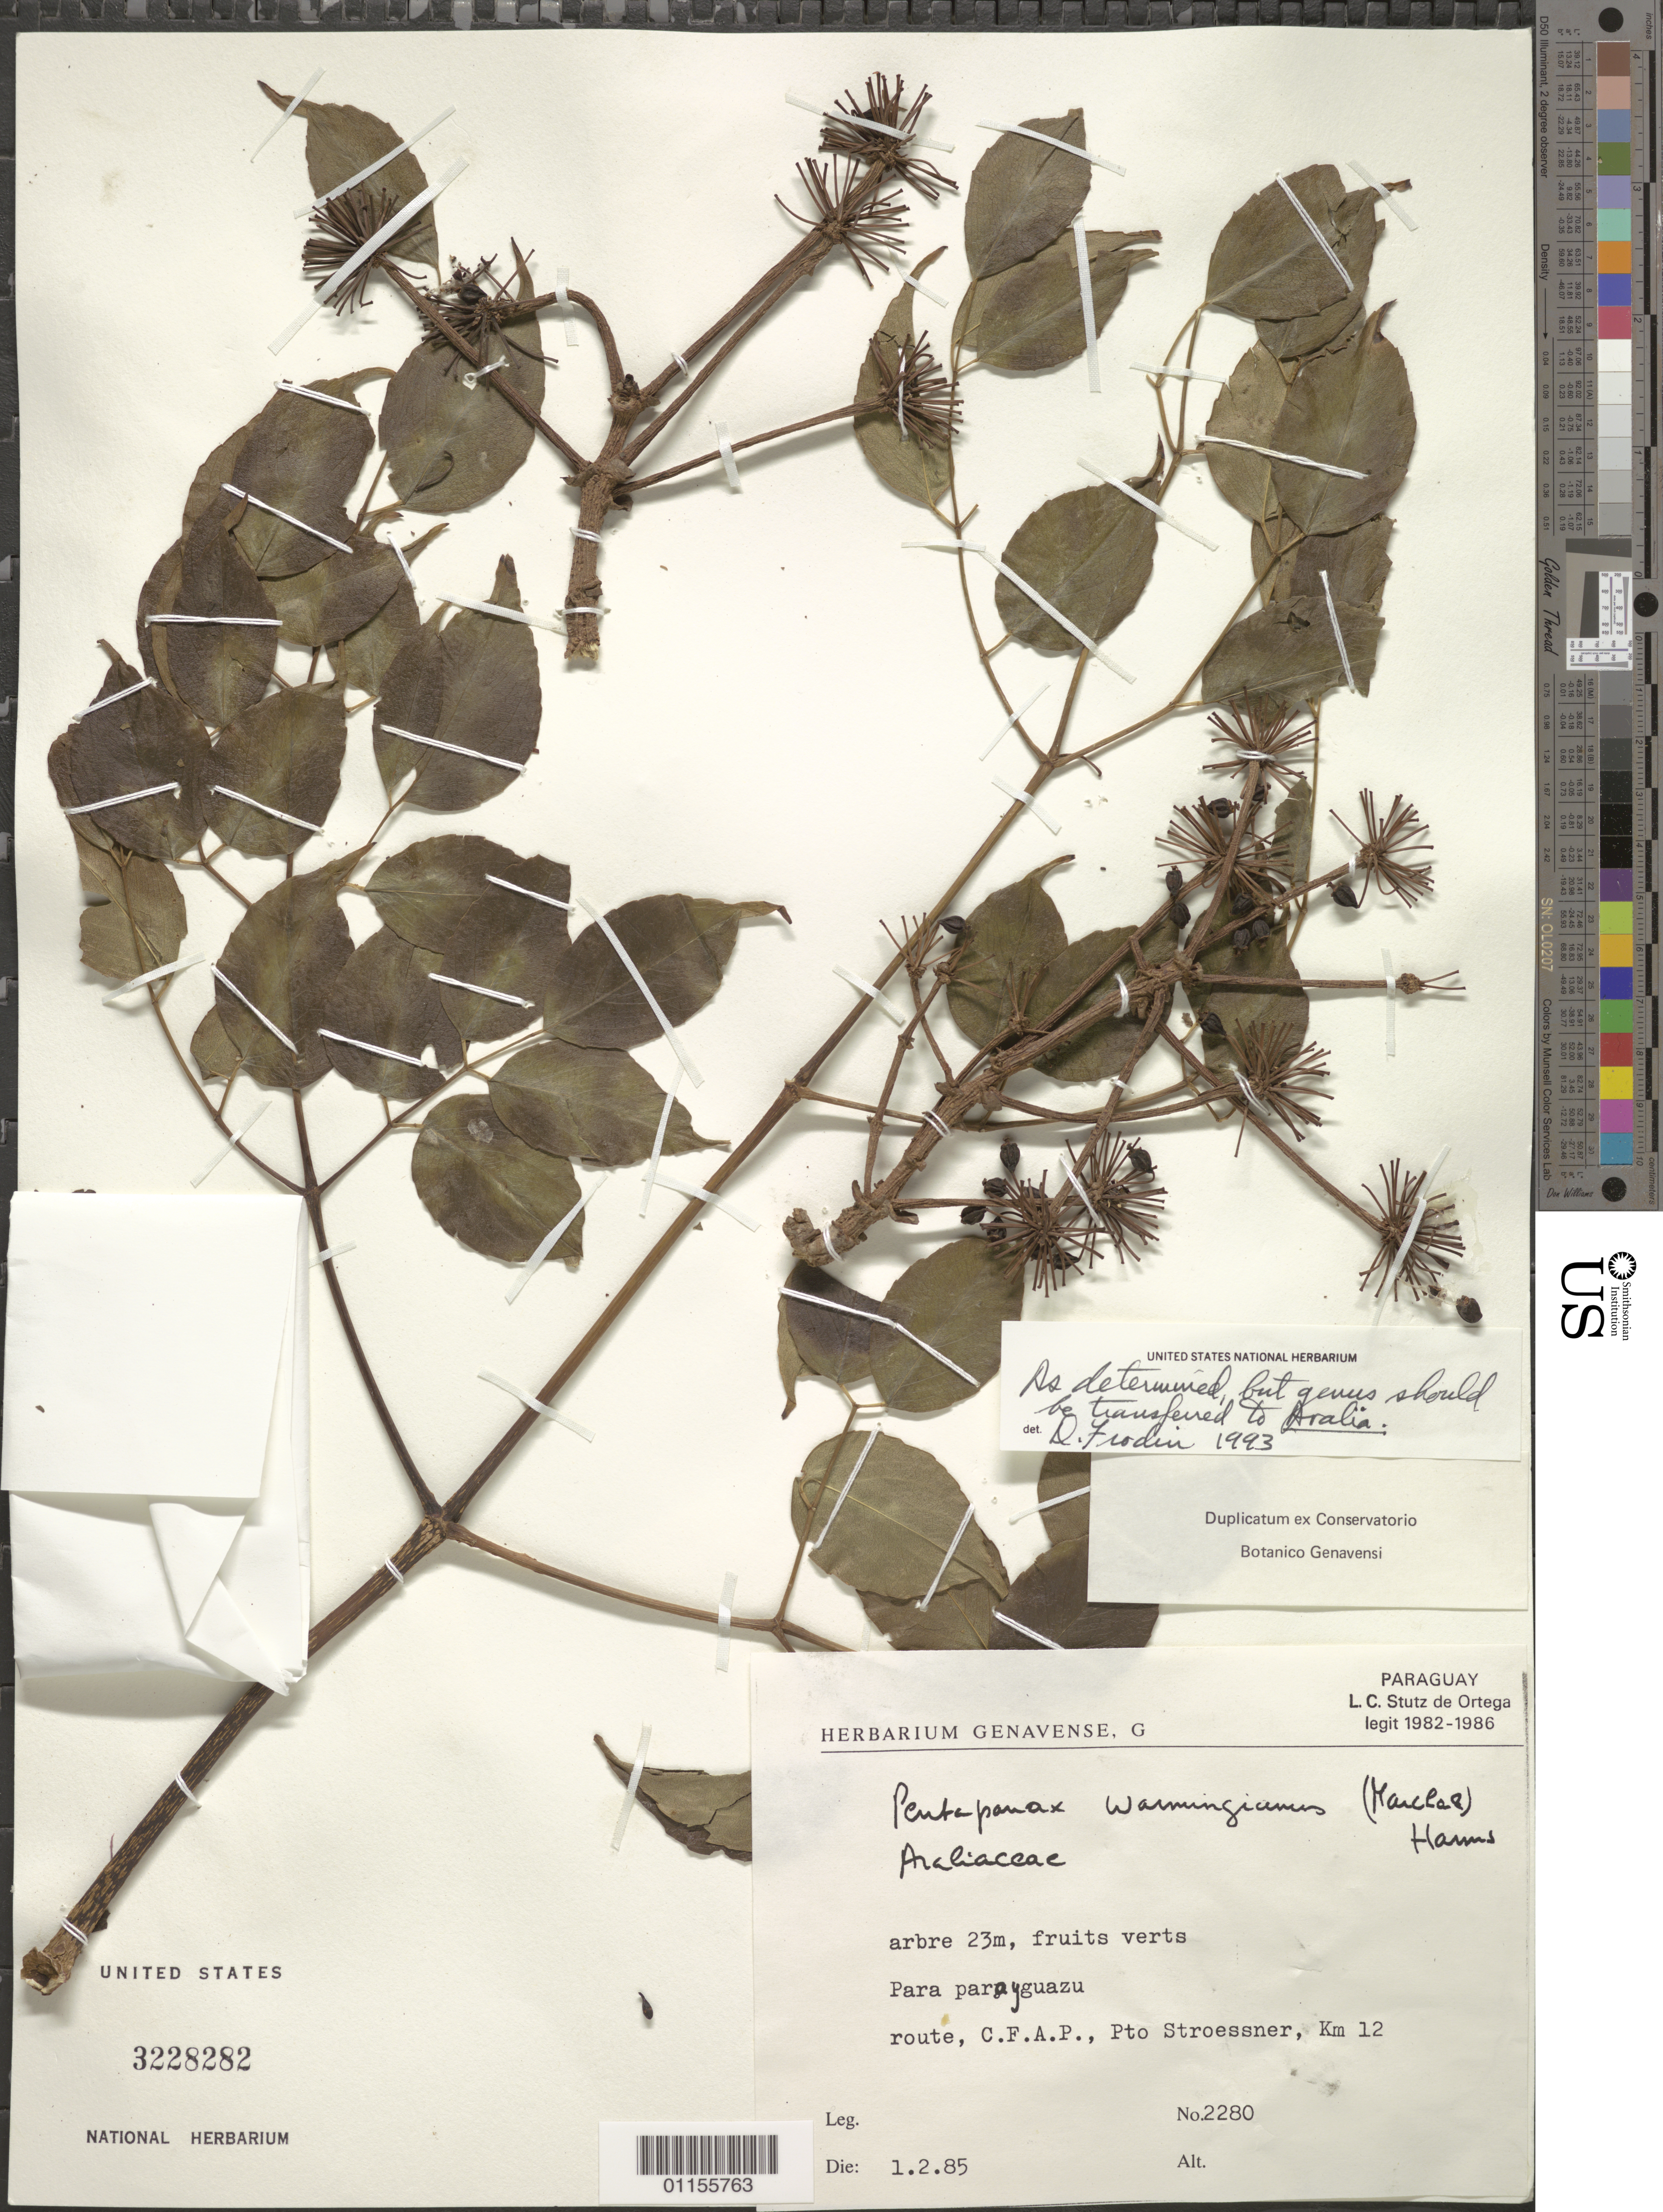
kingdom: Plantae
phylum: Tracheophyta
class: Magnoliopsida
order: Apiales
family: Araliaceae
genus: Aralia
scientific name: Aralia warmingiana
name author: (Marchal) J. Wen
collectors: L. C. Stutz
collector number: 2280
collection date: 1985-02-01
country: Paraguay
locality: Route, C.F.A.P., Pto Stroessner, km 12.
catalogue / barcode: US 3228282